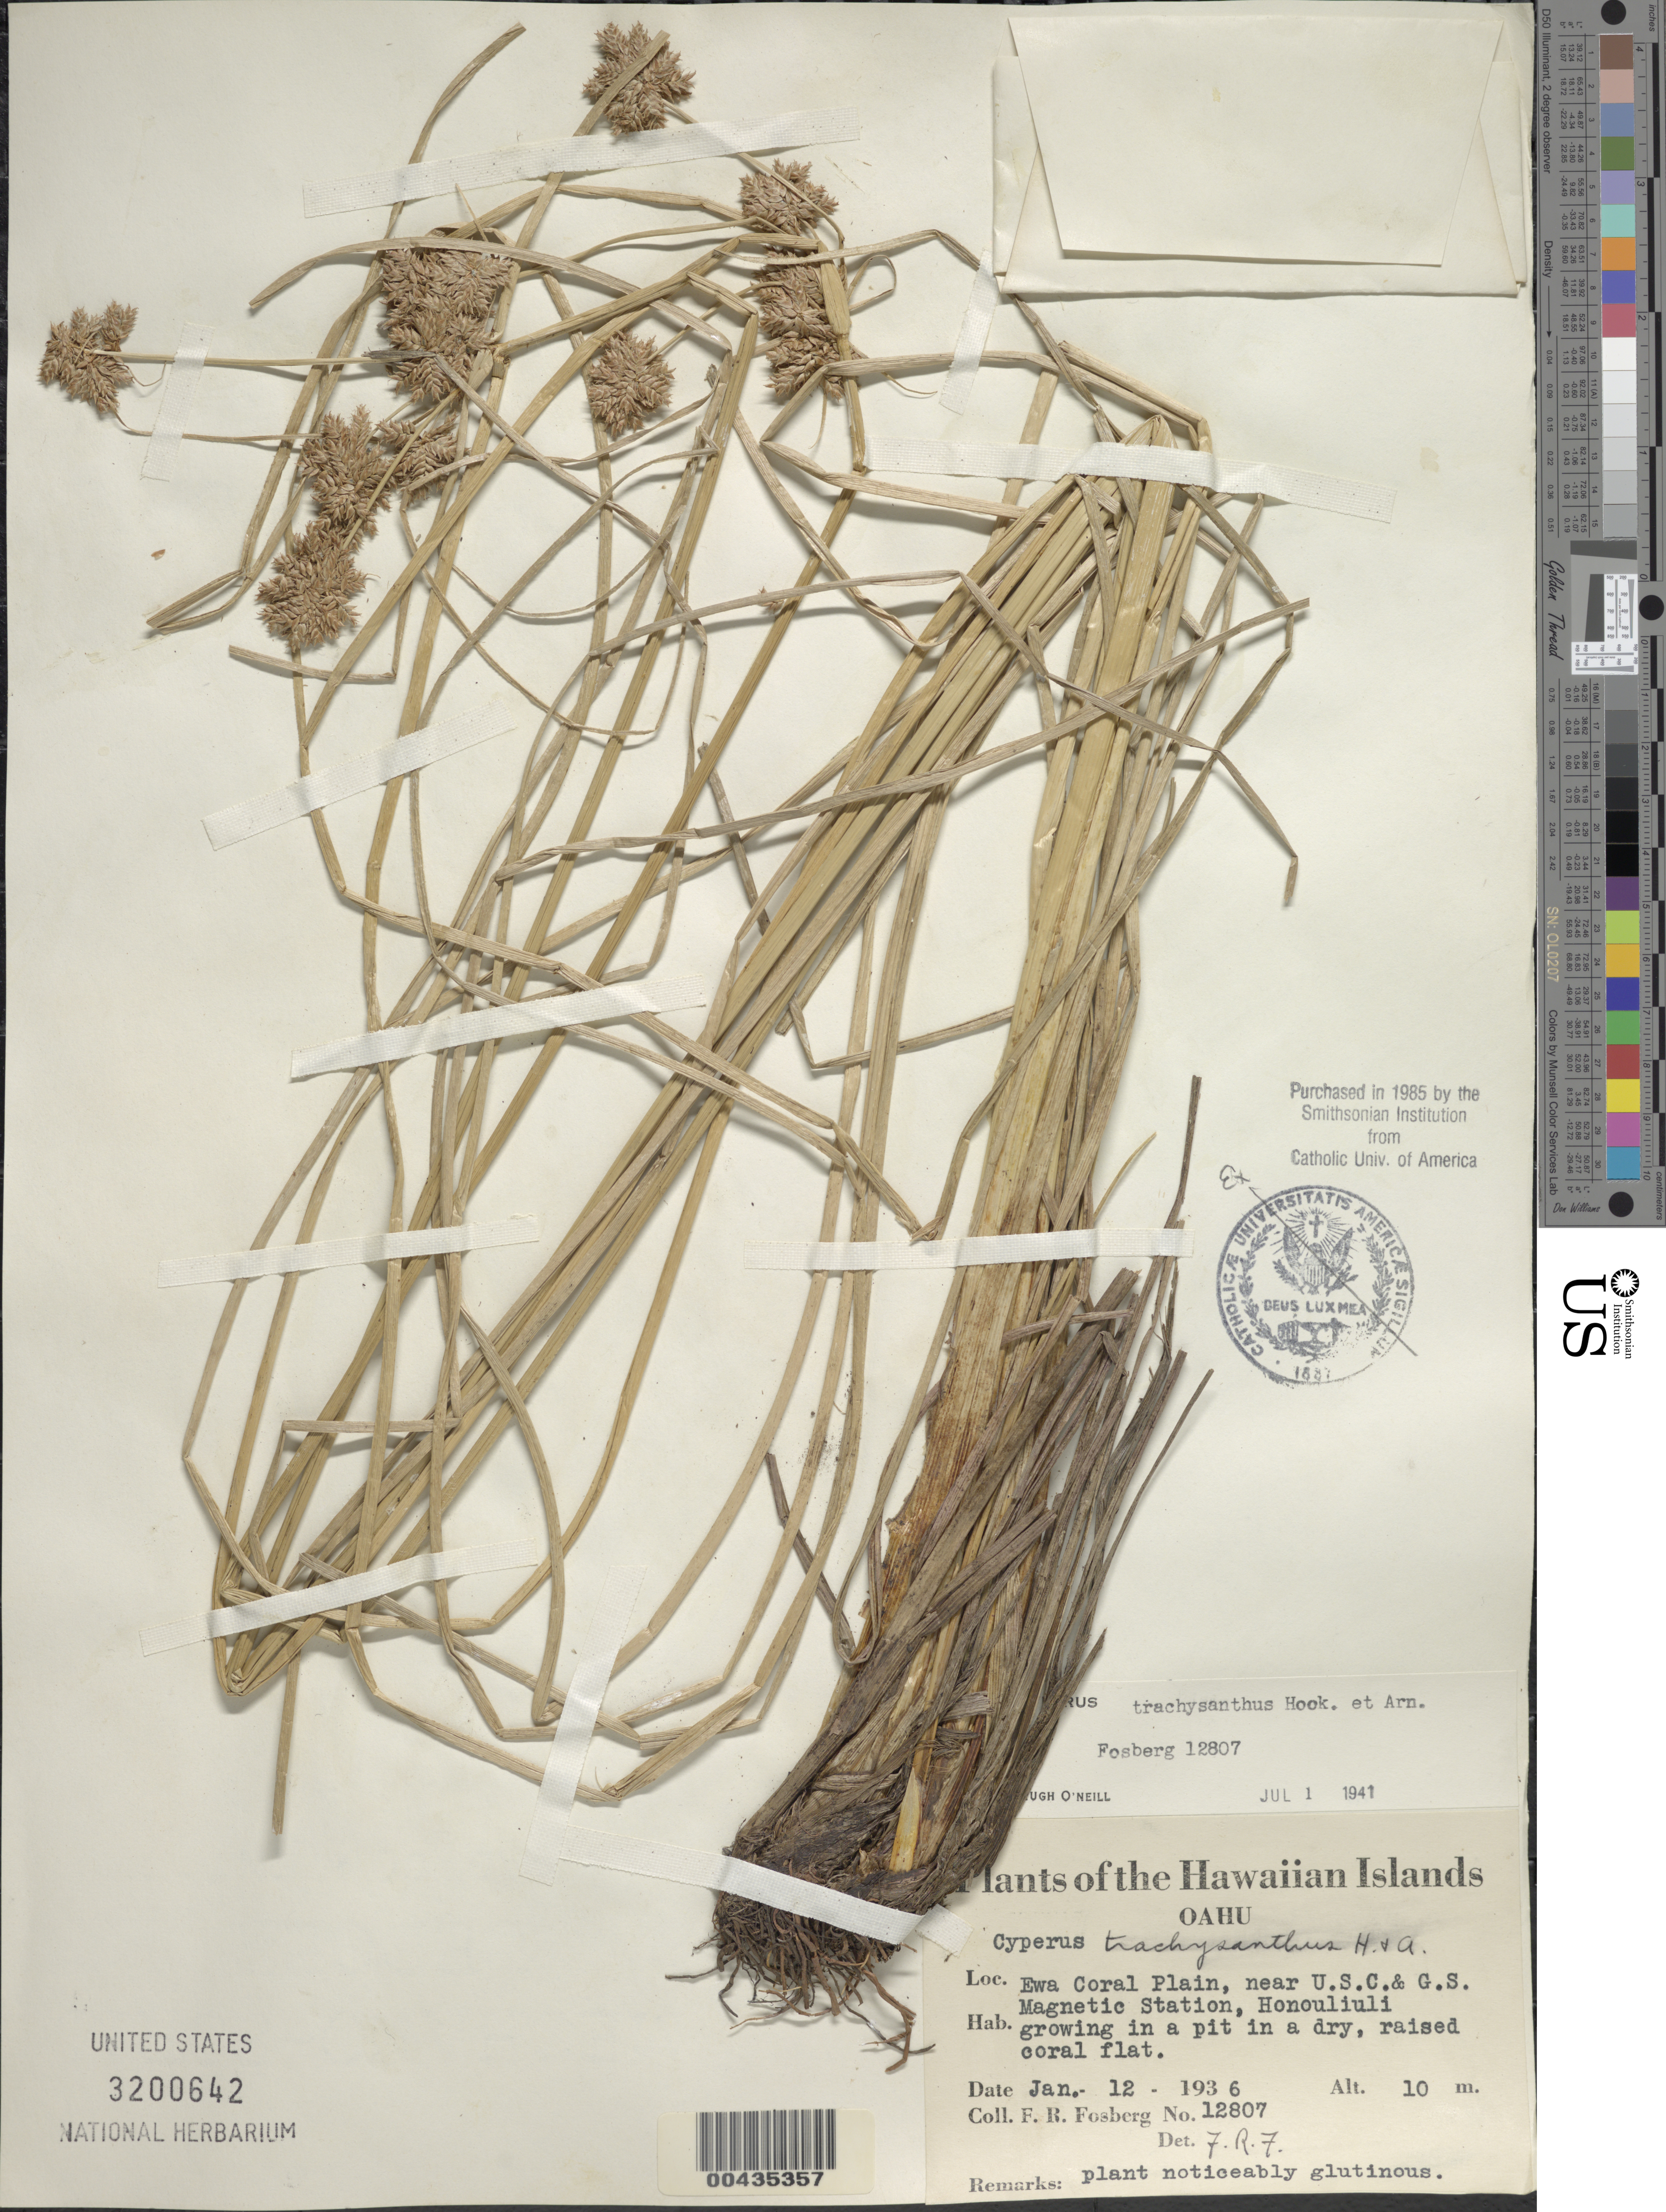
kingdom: Plantae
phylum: Tracheophyta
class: Liliopsida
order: Poales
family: Cyperaceae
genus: Cyperus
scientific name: Cyperus trachysanthos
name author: Hook. & Arn.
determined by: Fosberg, F. R.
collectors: F. R. Fosberg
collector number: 12807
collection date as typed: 12 Jan 1936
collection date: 1936-01-12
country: United States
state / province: Hawaii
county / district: Honolulu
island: Oahu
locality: Ewa Coral Plain, near U.S.C. and G.S. Magnetic Station, Honouliuli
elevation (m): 10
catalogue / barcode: US 3200642